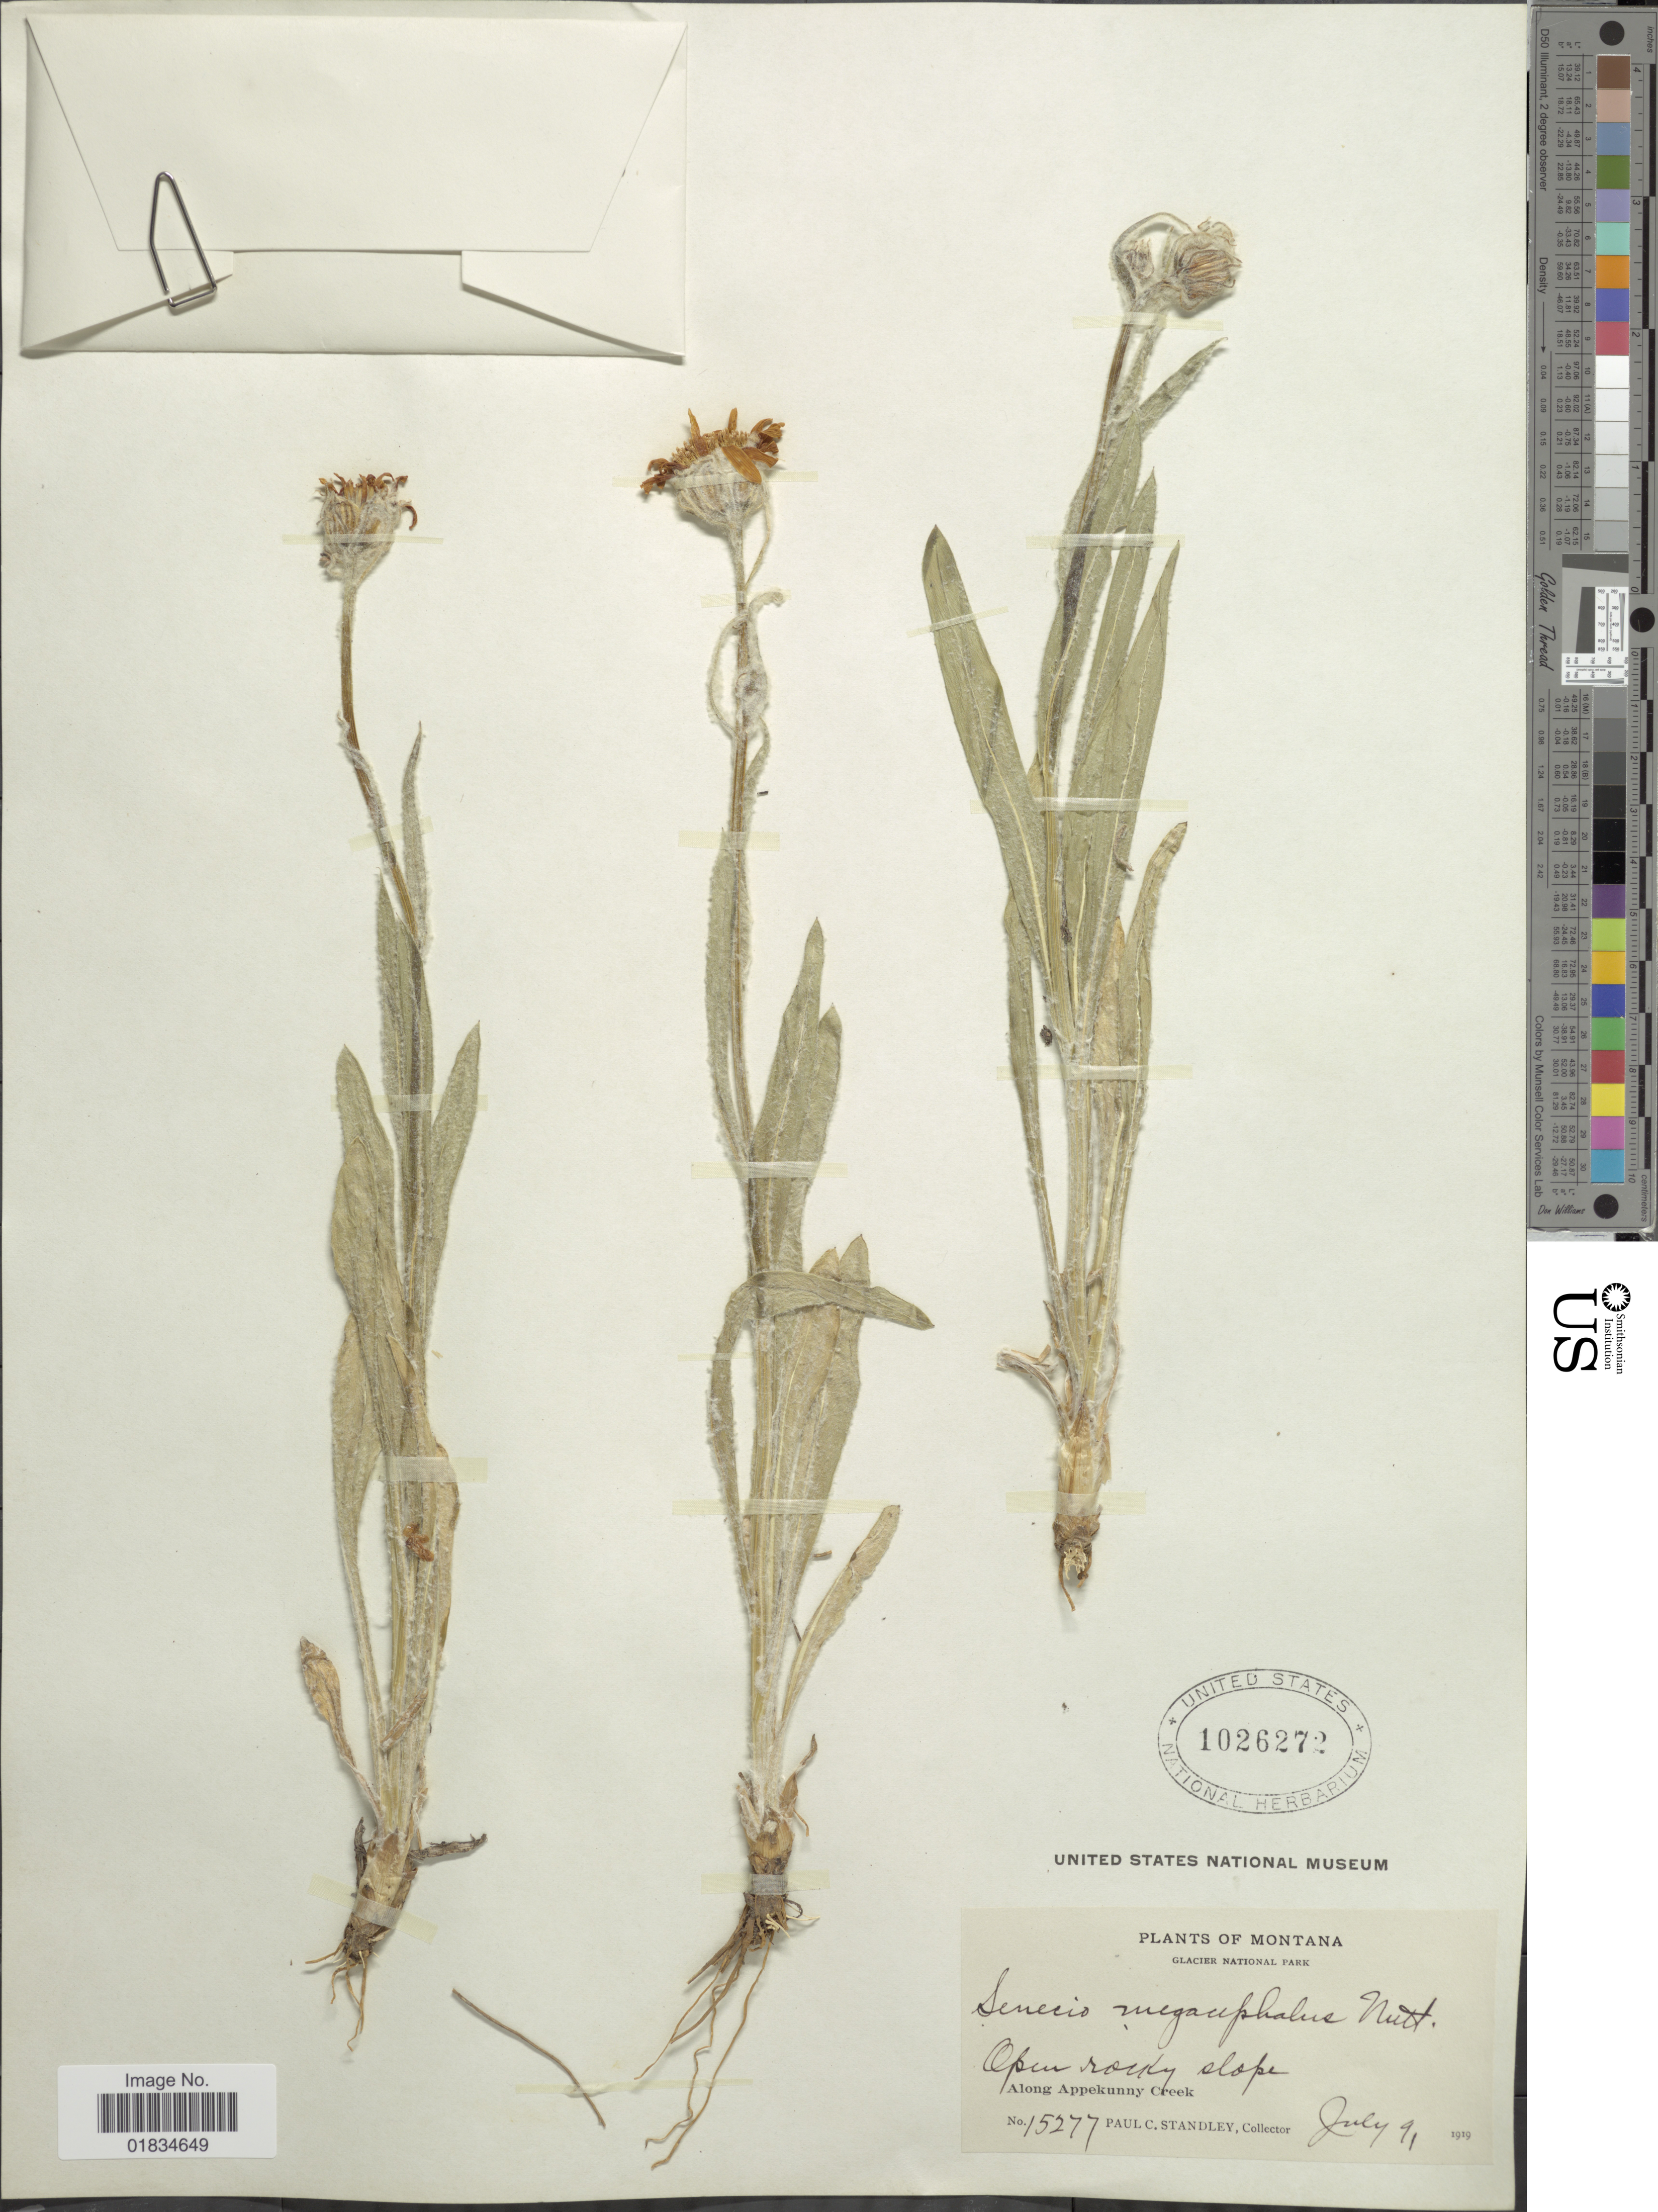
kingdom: Plantae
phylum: Tracheophyta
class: Magnoliopsida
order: Asterales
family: Asteraceae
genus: Senecio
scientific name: Senecio megacephalus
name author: Nutt.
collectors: P. C. Standley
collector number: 15277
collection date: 1919-07-09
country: United States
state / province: Montana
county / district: Glacier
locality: Glacier National Park, along Apekunny Creek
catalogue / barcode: US 1026272